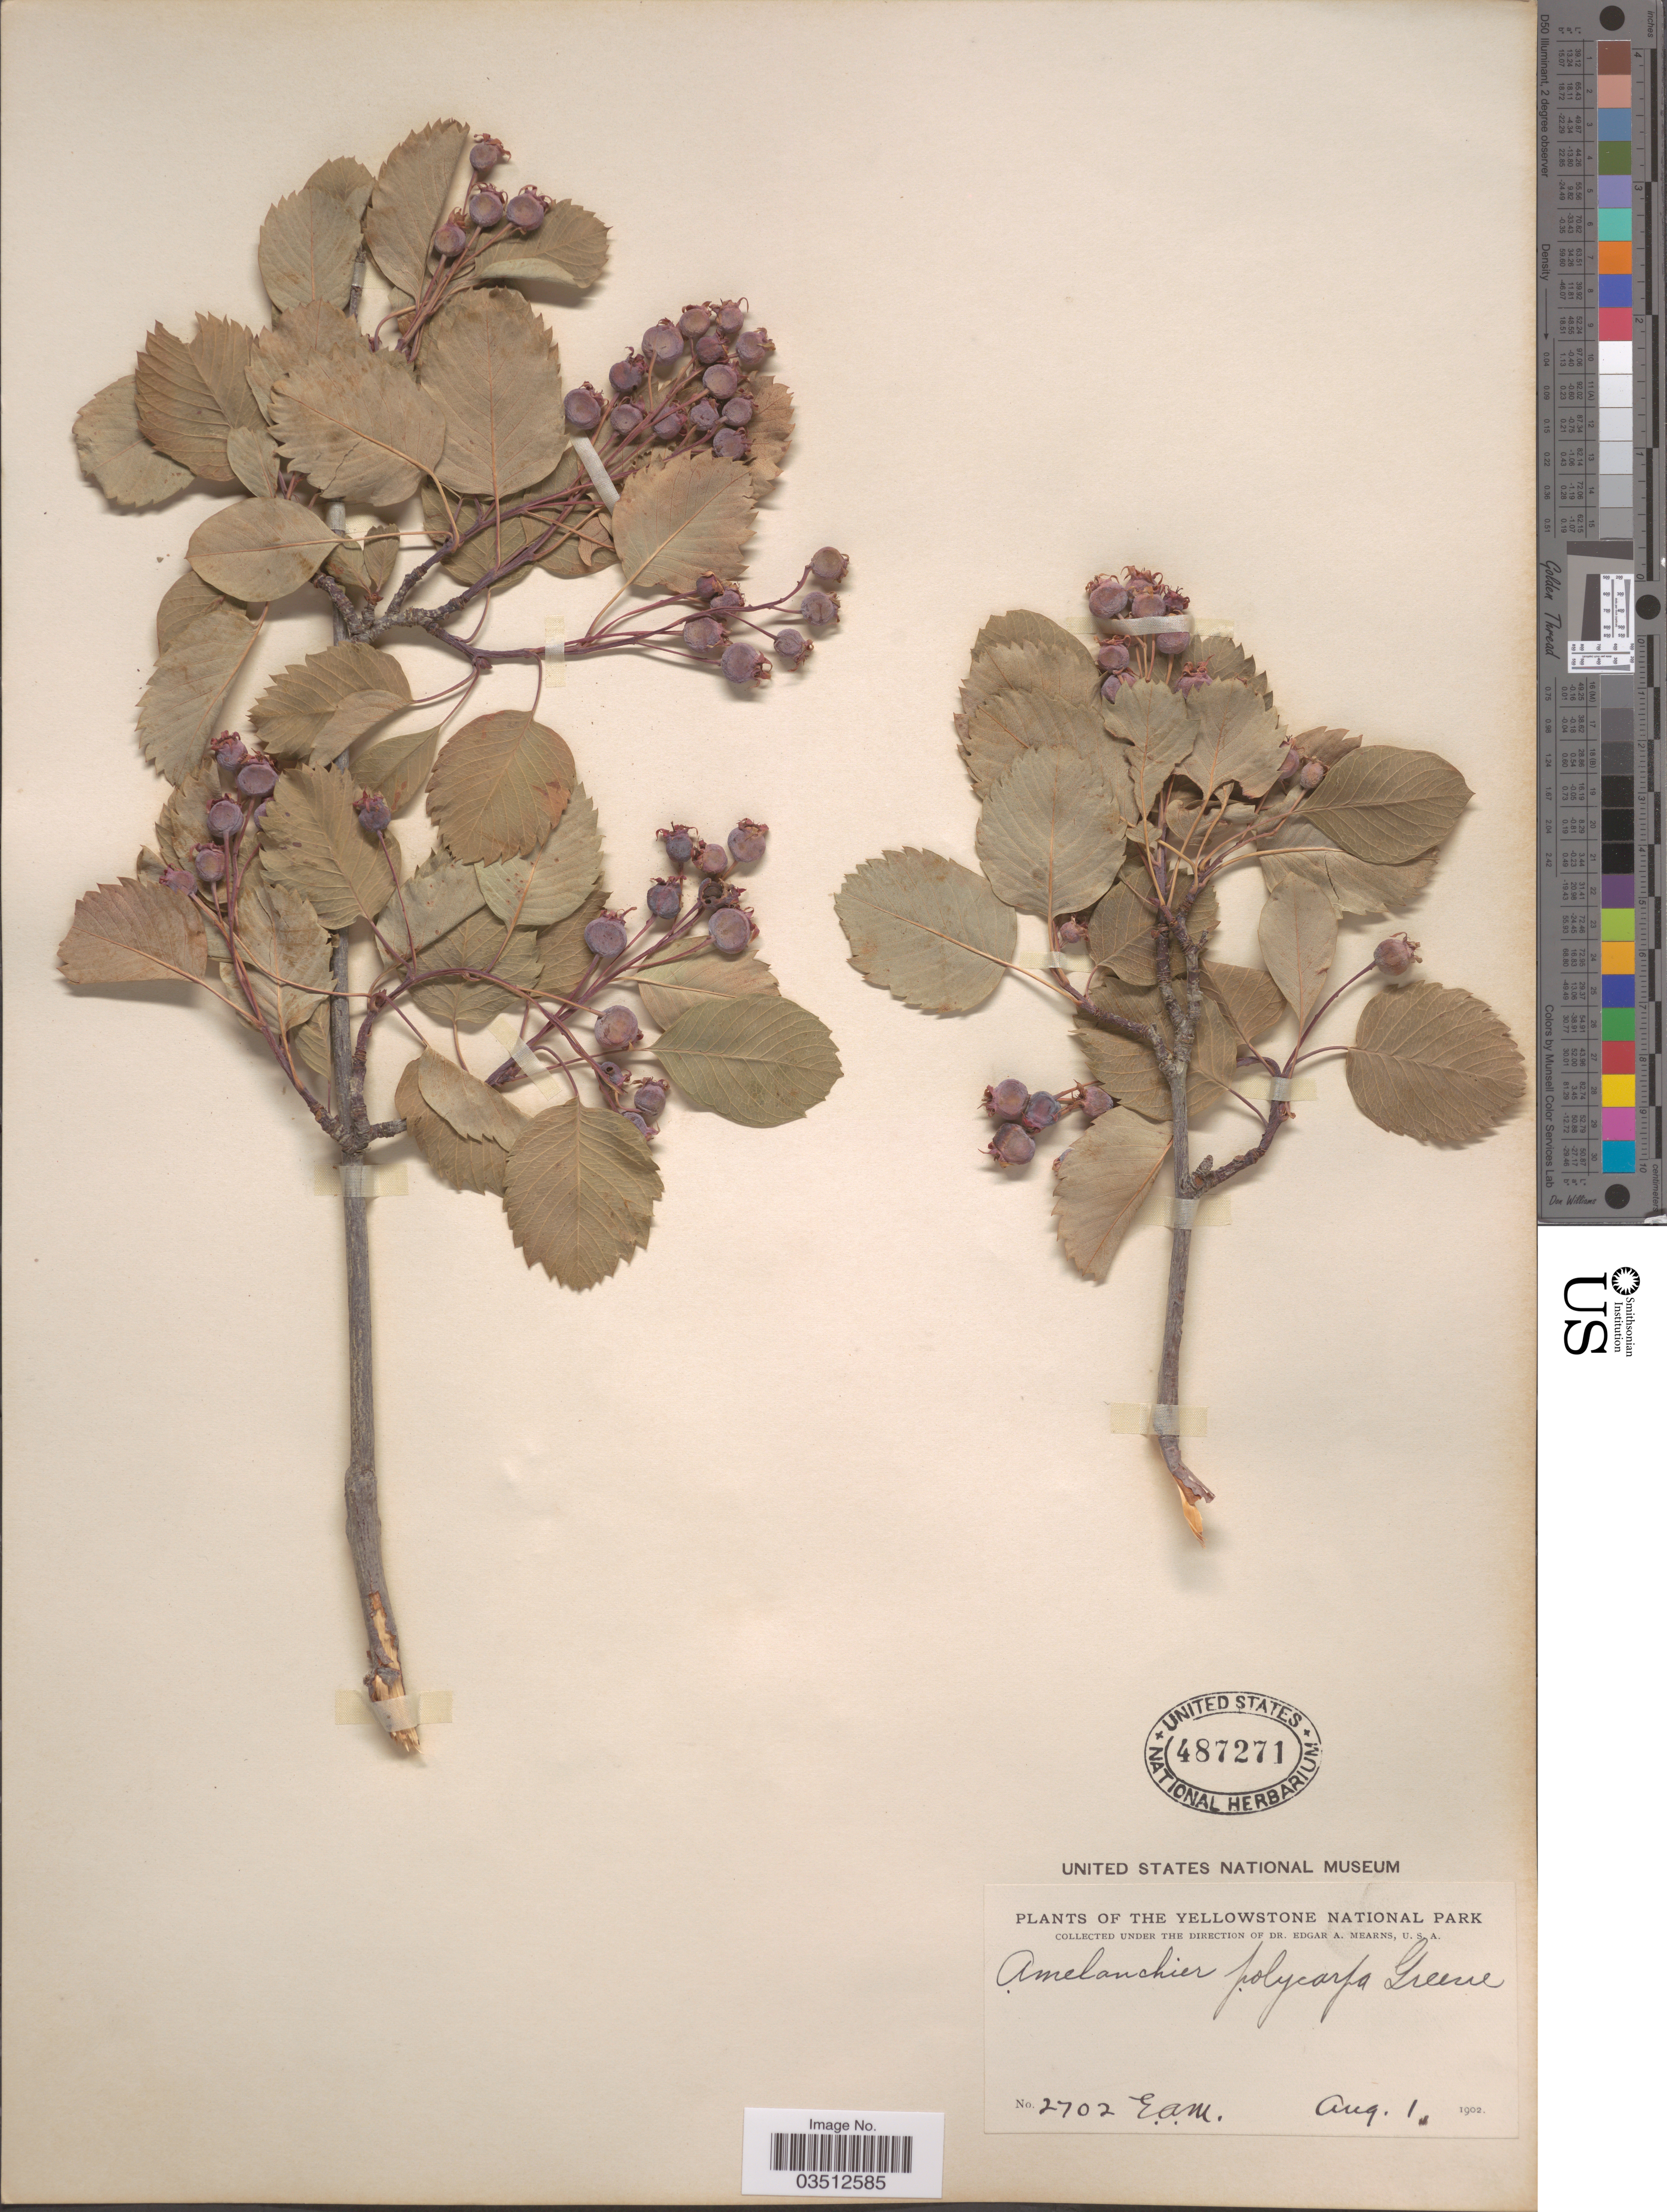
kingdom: Plantae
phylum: Tracheophyta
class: Magnoliopsida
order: Rosales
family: Rosaceae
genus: Amelanchier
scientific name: Amelanchier prunifolia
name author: Greene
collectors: E. A. Mearns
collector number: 2702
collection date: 1902-08-01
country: United States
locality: The Yellowstone National Park.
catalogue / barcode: US 487271